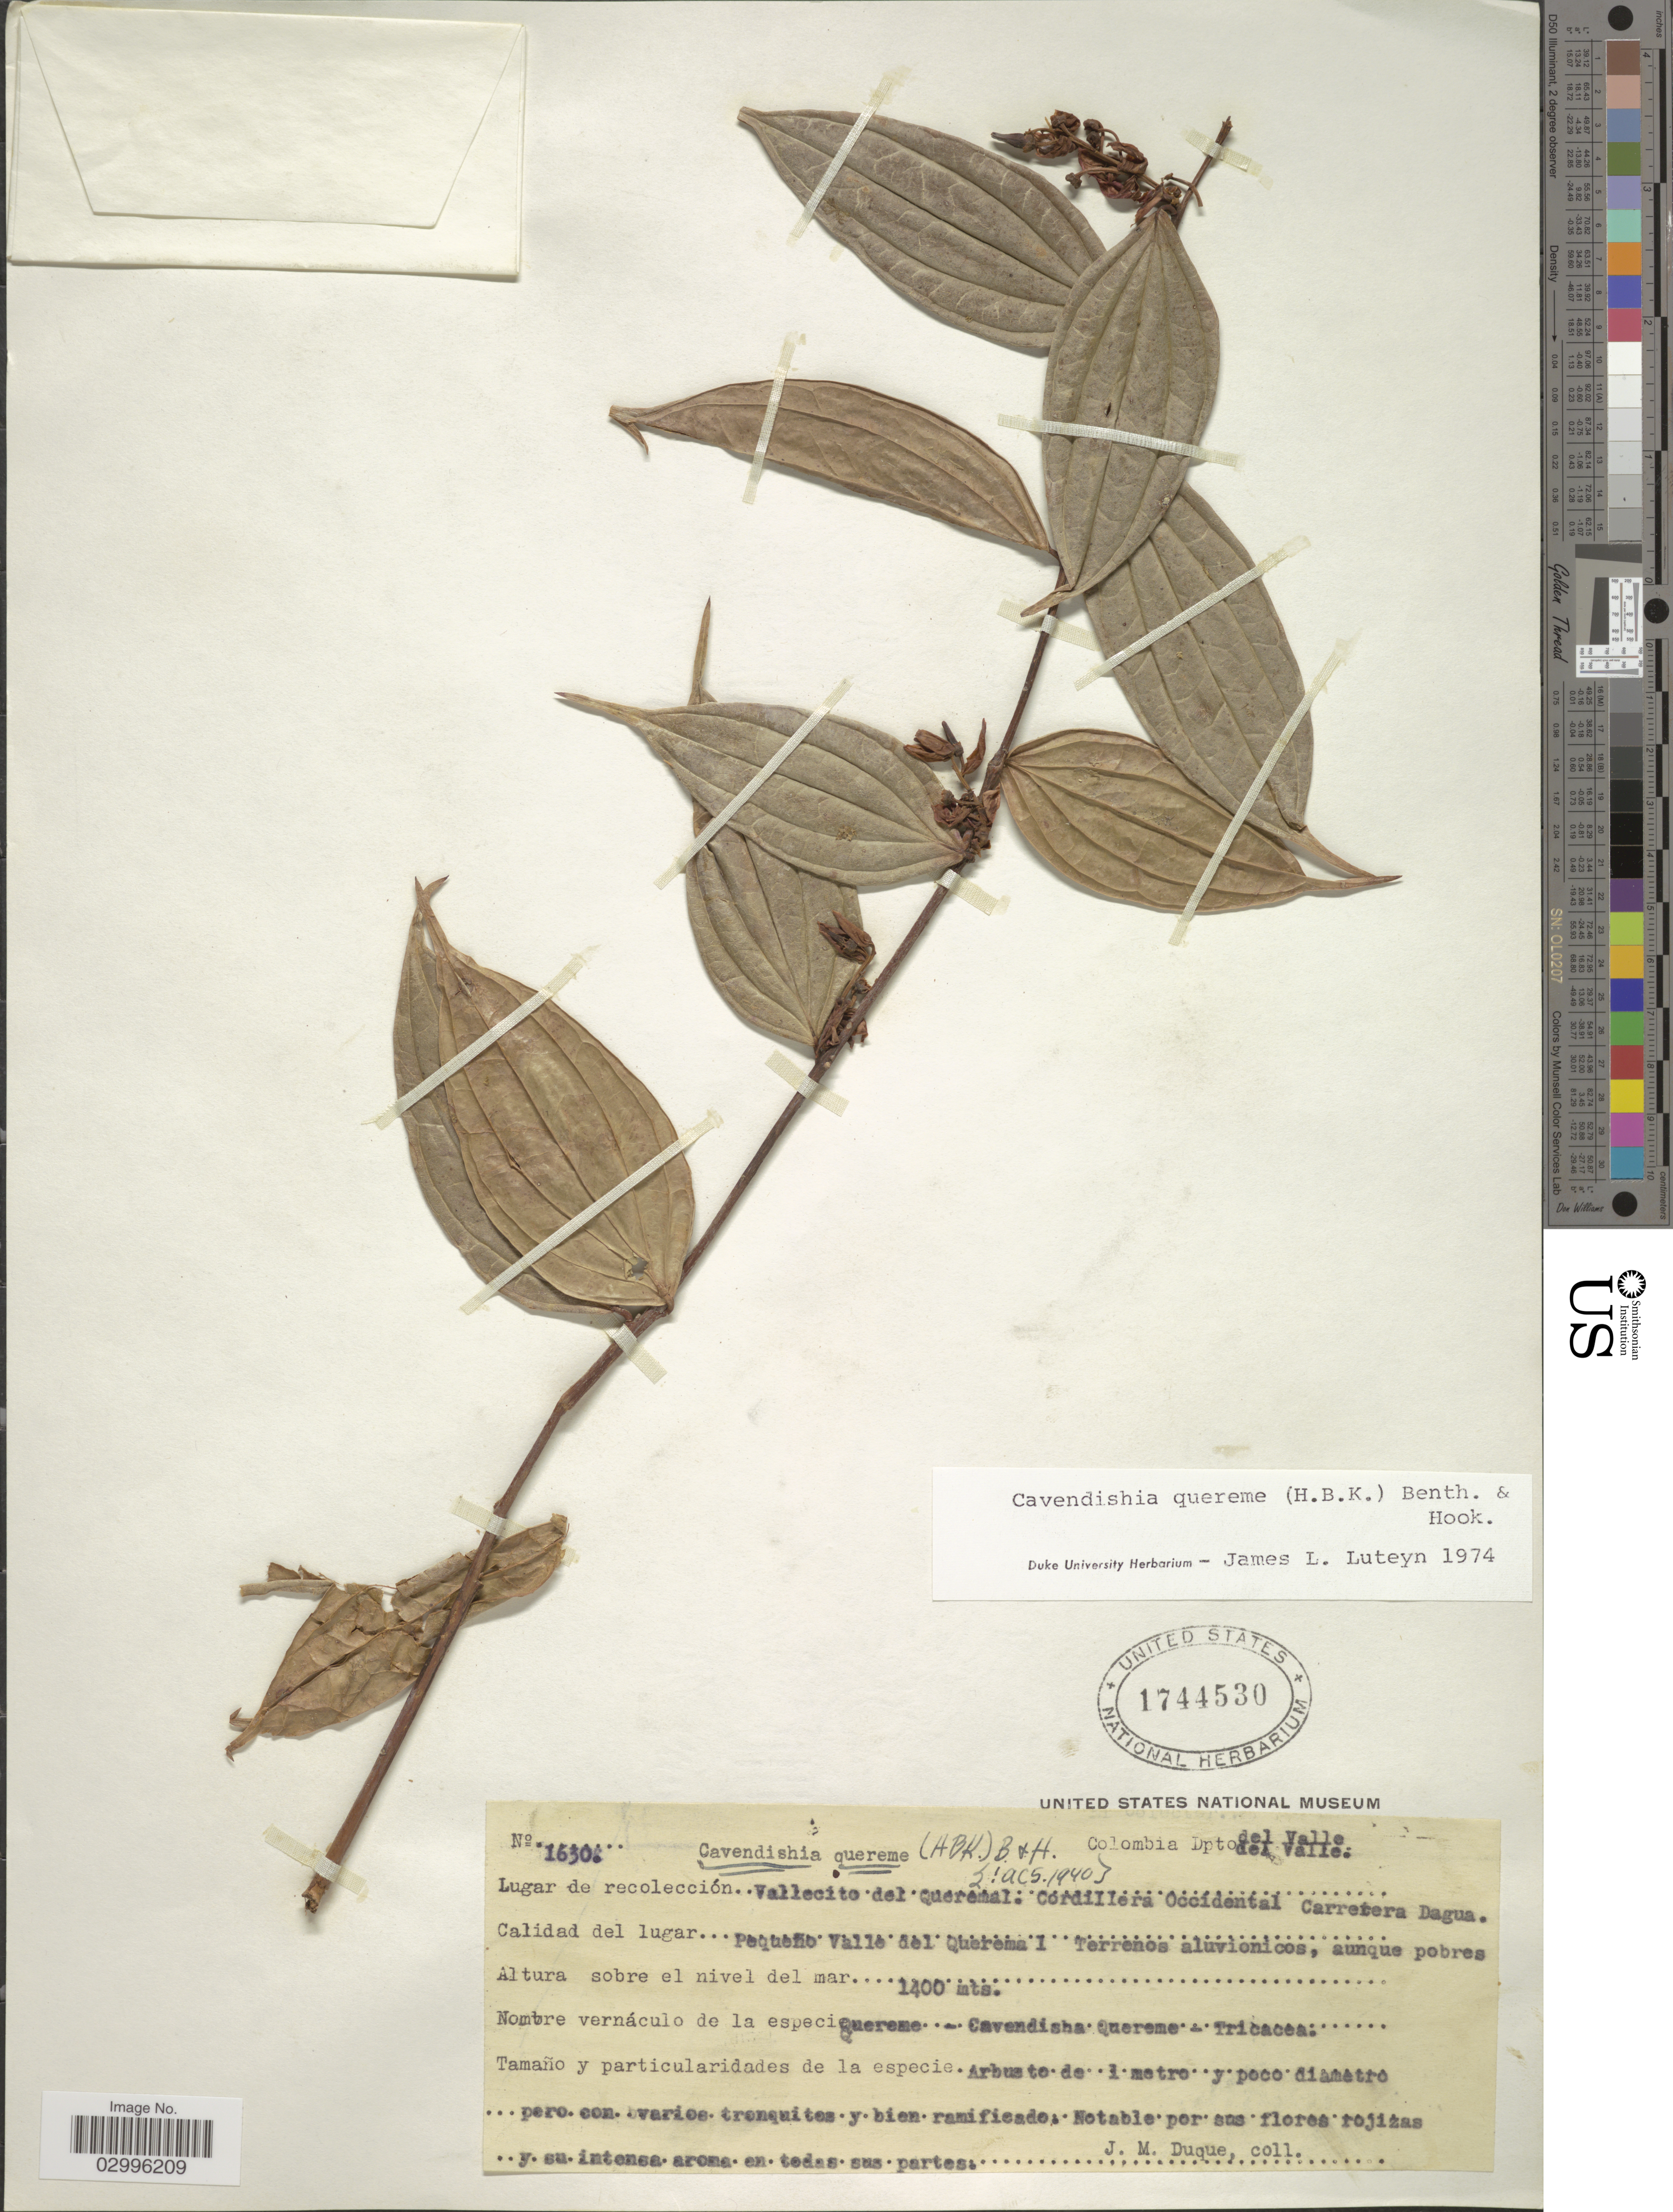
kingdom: Plantae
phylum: Tracheophyta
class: Magnoliopsida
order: Ericales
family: Ericaceae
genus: Cavendishia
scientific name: Cavendishia quereme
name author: (Kunth) Benth. & Hook. f.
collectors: J. Duque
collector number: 1630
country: Colombia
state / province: Valle del Cauca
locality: Dpto. del Valle. Pequeño Valle de Queremal. Terrenos aluvionicos, sunque pobres.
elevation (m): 1400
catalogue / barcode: US 1744530